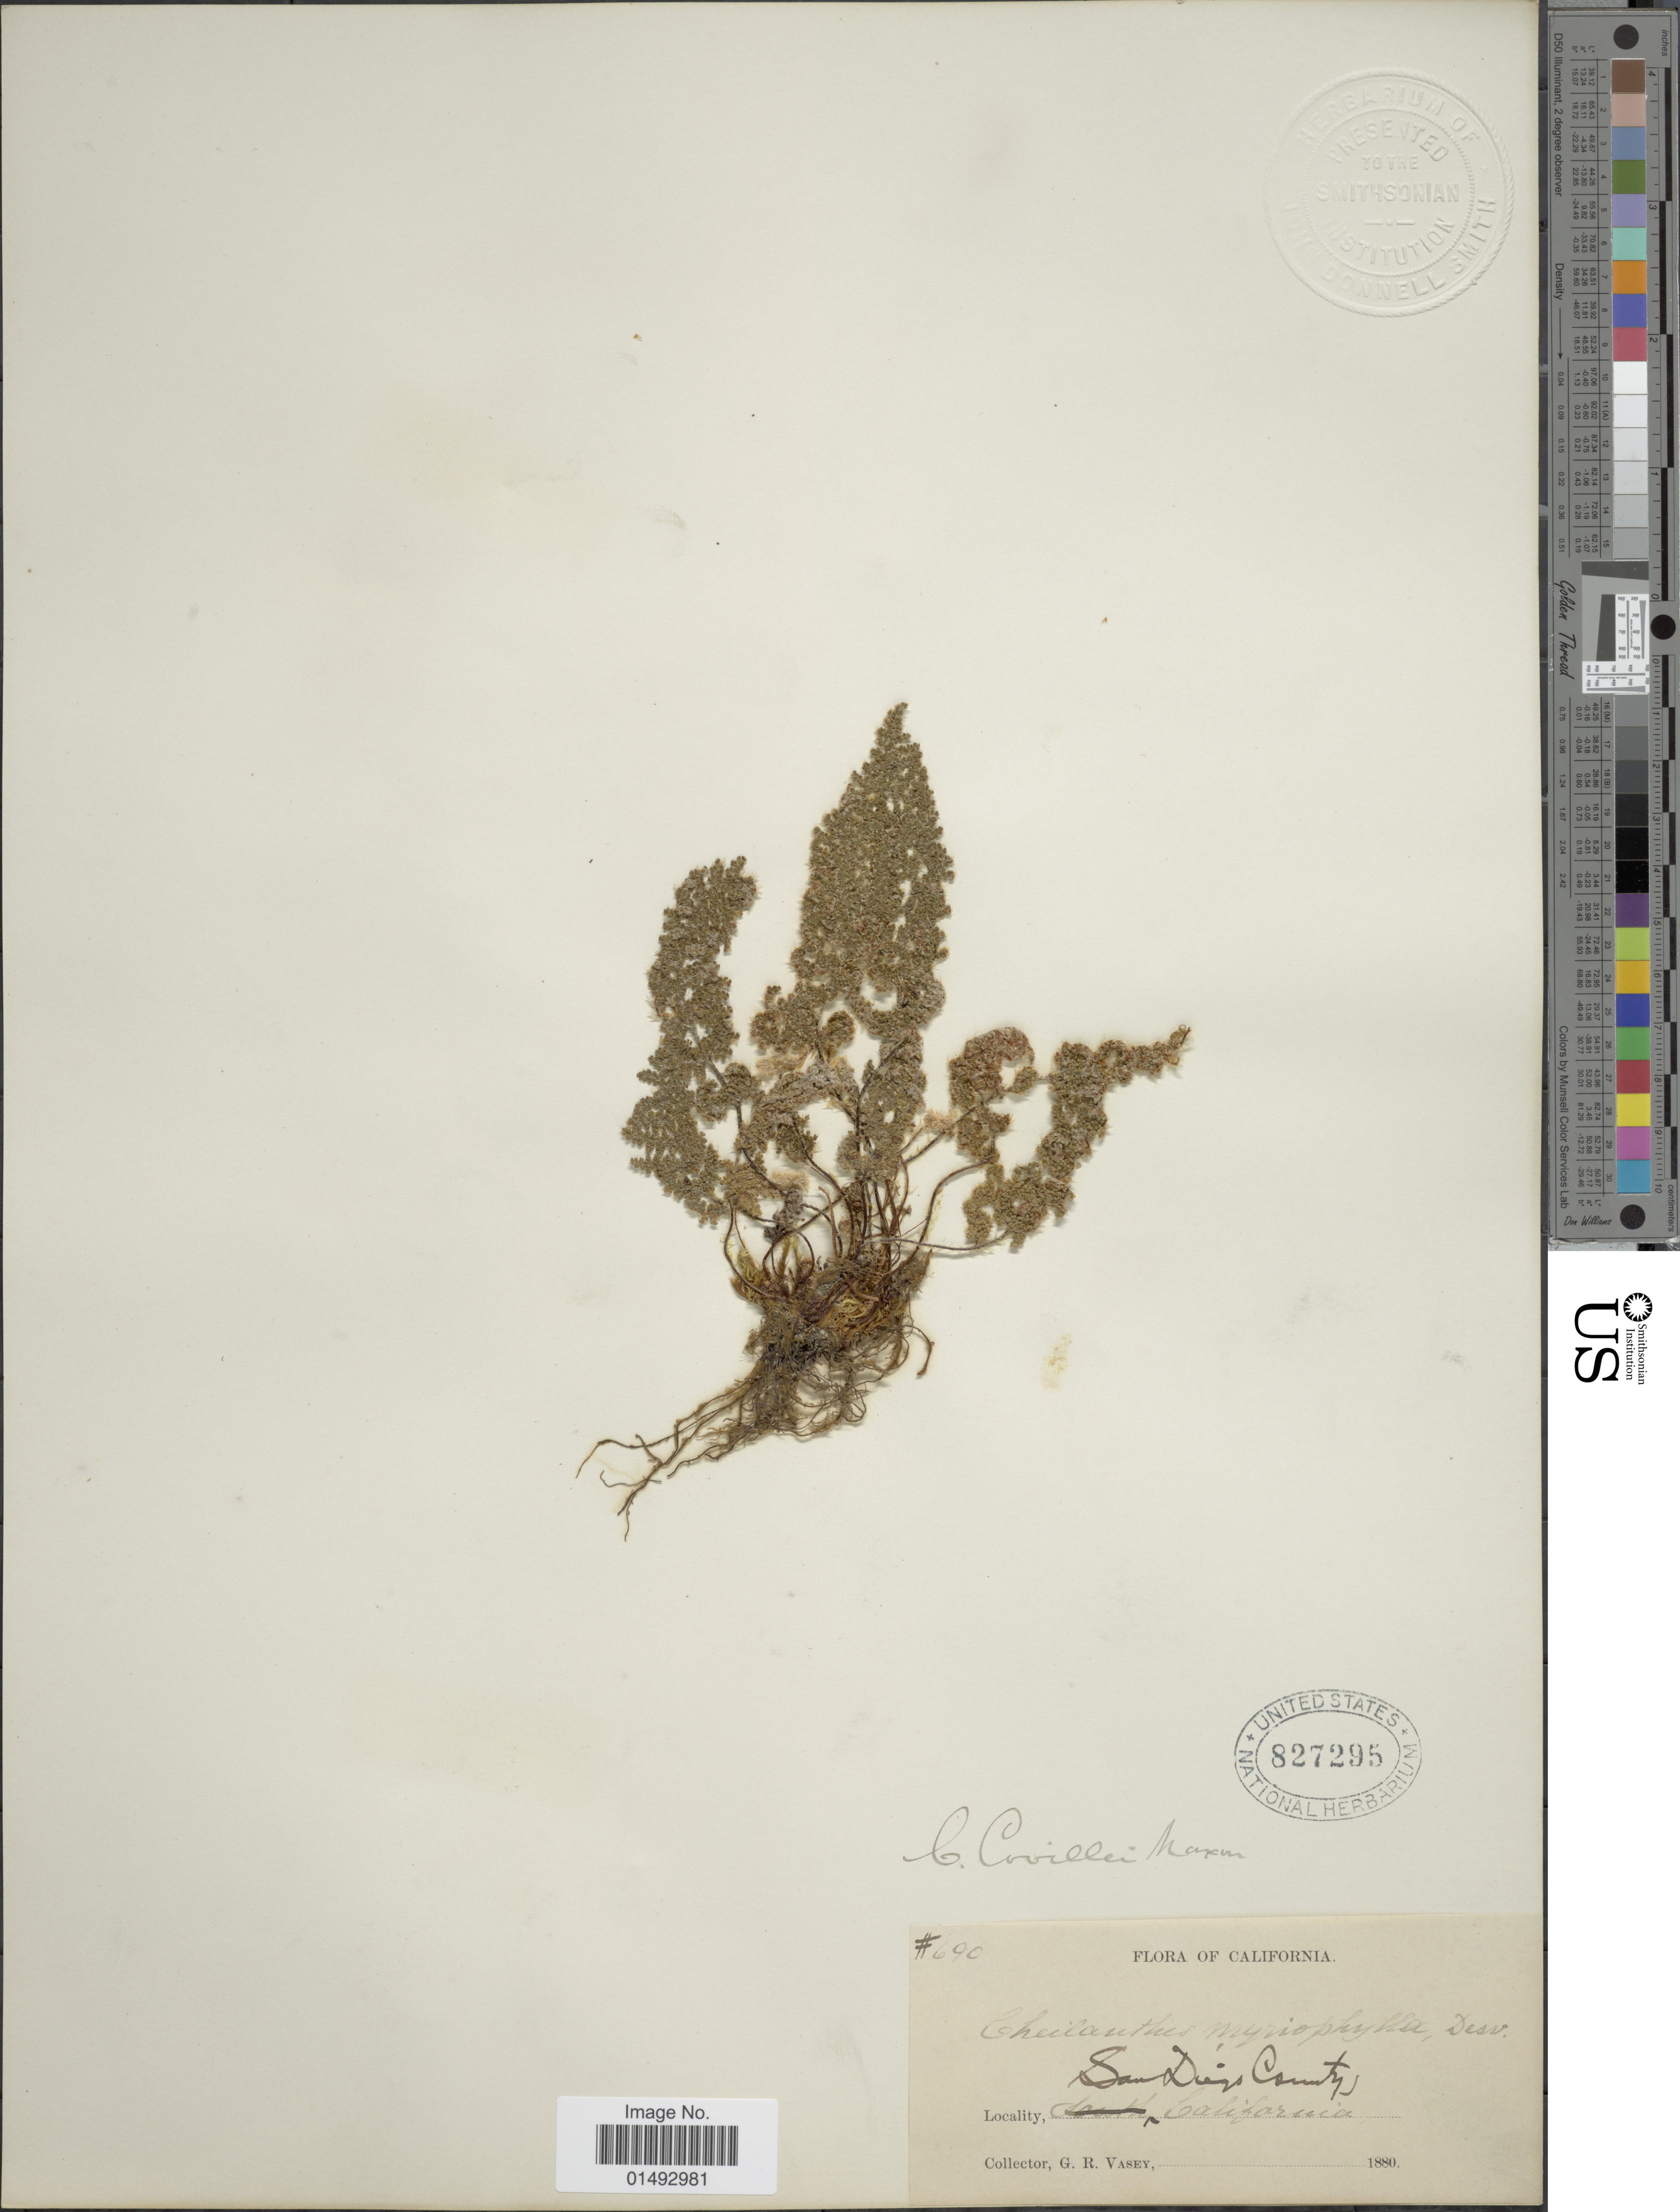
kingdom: Plantae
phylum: Tracheophyta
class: Polypodiopsida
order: Polypodiales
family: Pteridaceae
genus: Myriopteris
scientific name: Myriopteris covillei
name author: (Maxon) Á. Löve & D. Löve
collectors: G. R. Vasey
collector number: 690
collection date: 1880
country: United States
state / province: California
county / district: San Diego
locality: San Diego County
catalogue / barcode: US 827295